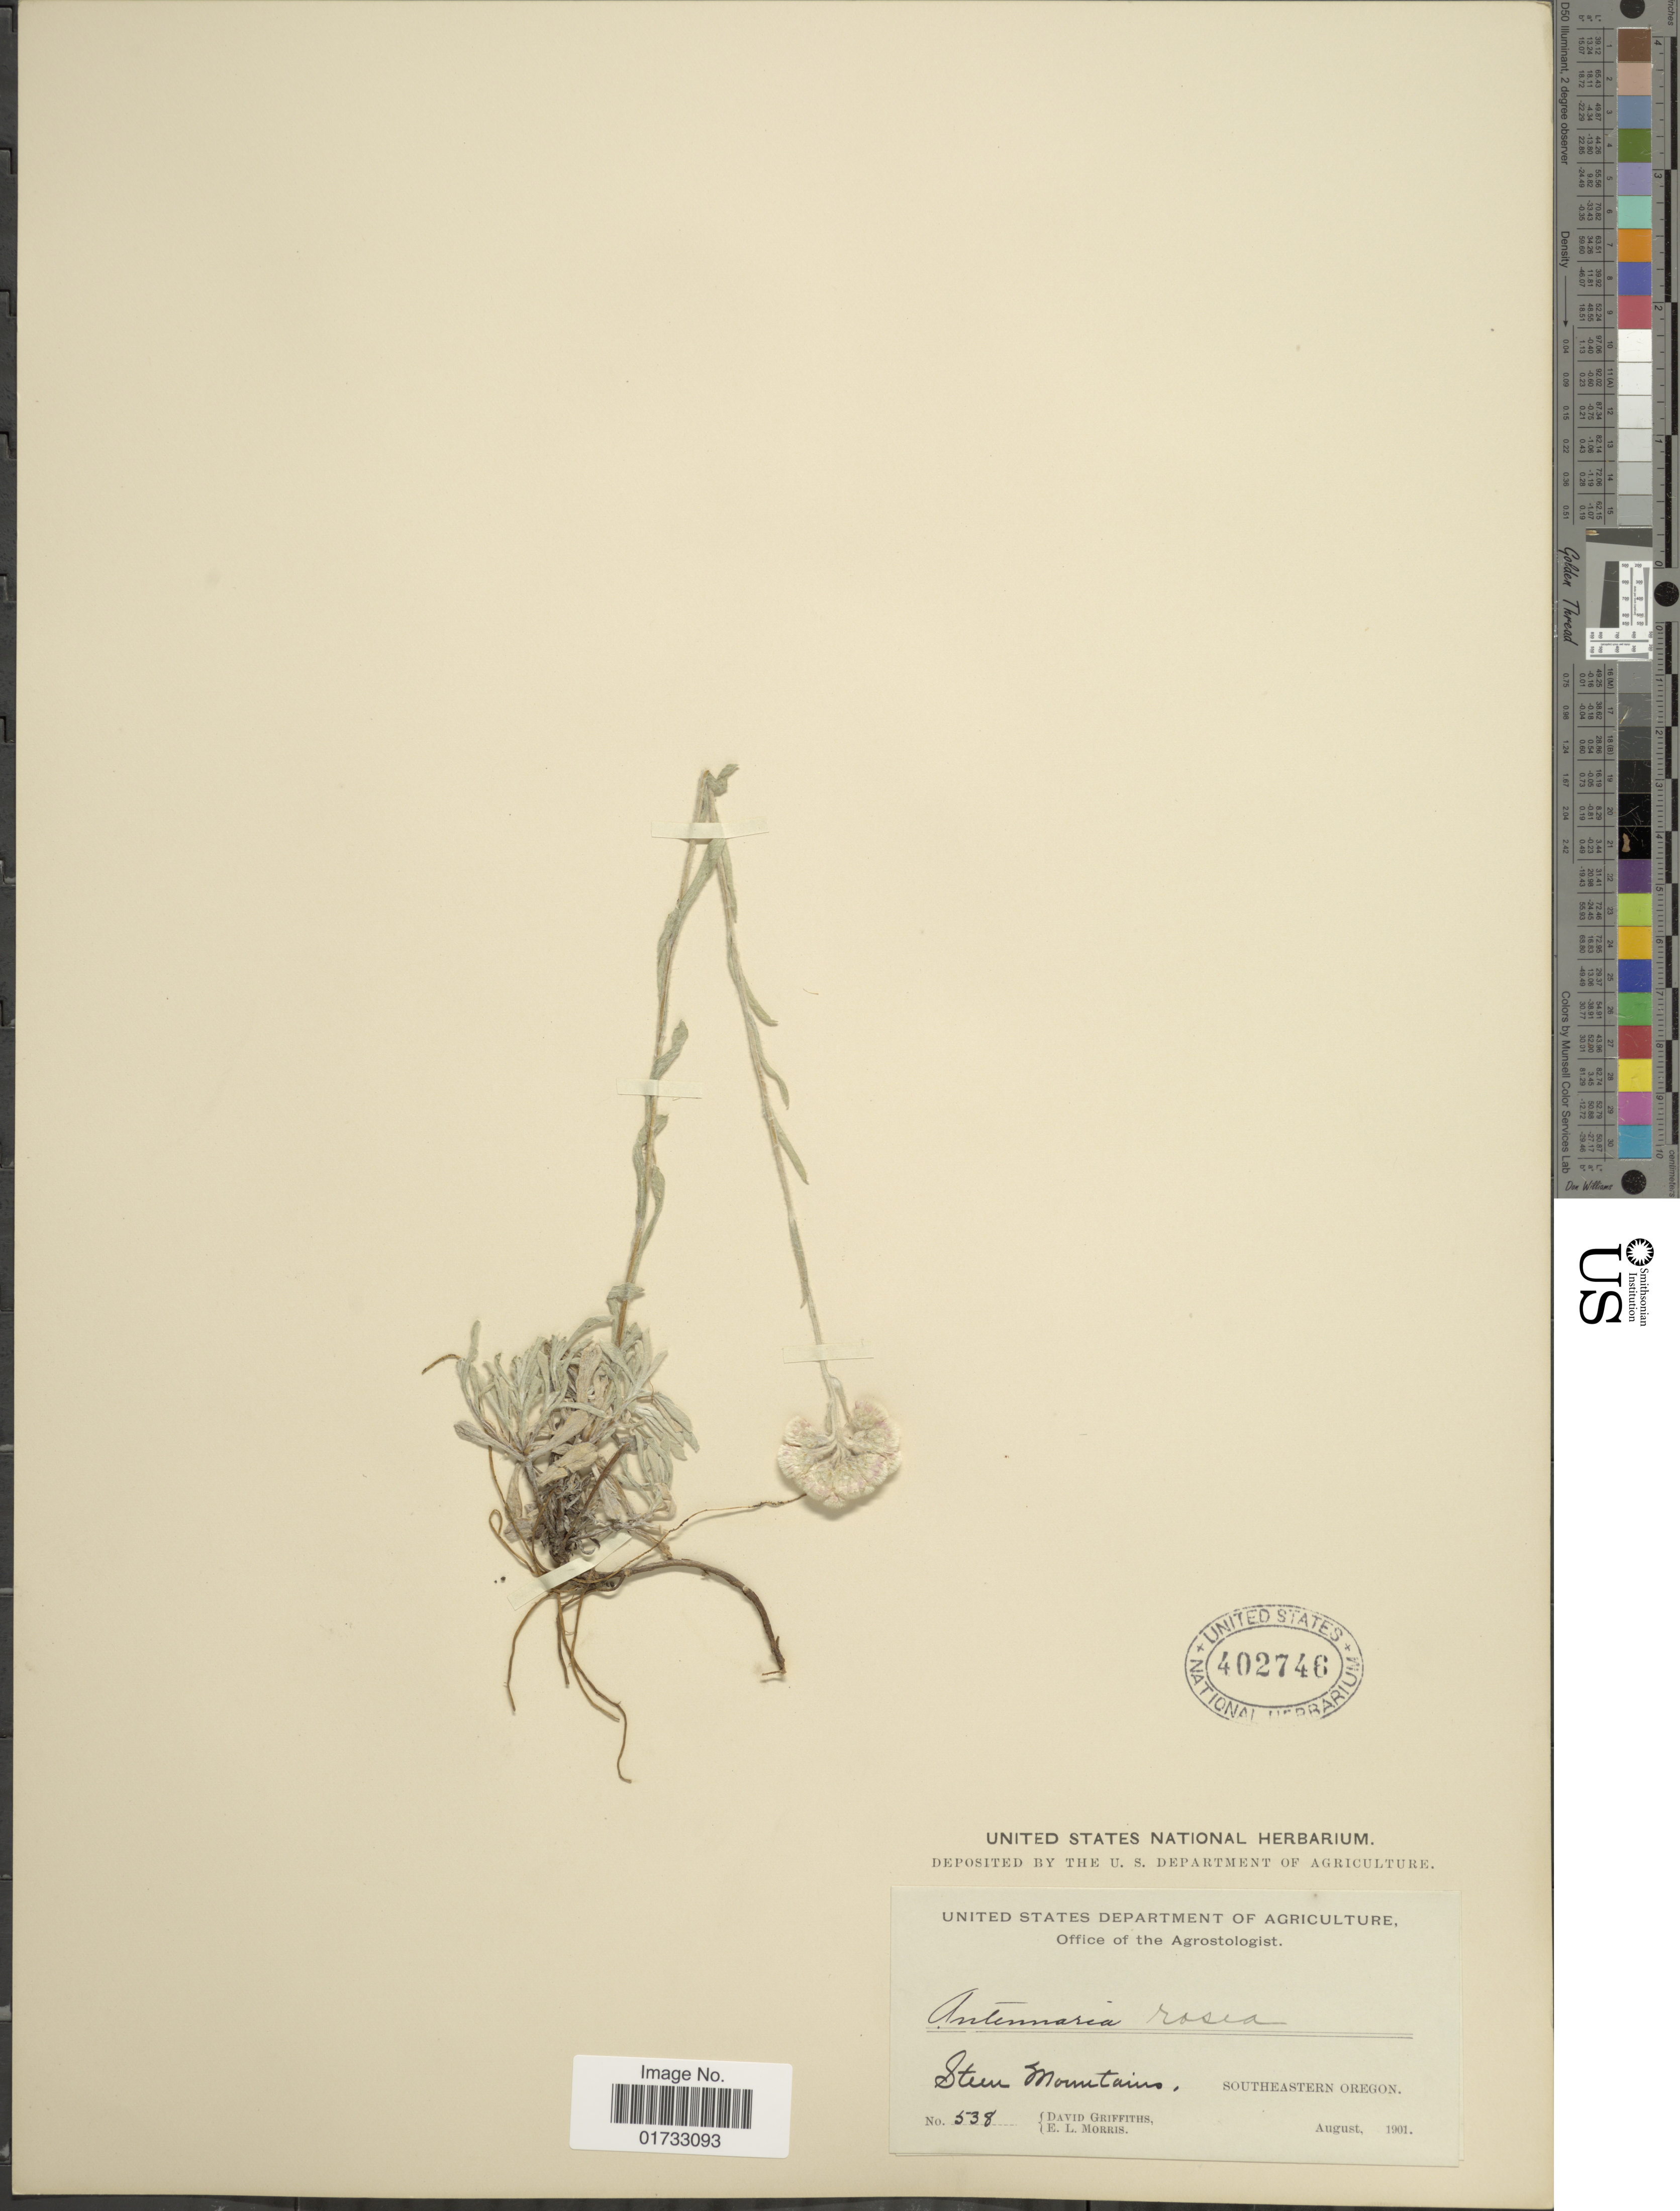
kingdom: Plantae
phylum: Tracheophyta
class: Magnoliopsida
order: Asterales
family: Asteraceae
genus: Antennaria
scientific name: Antennaria rosea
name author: Greene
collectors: D. Griffiths & E. Morris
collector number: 538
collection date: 1901-08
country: United States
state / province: Oregon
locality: Steen Mountains, Southeastern Oregon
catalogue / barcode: US 402746